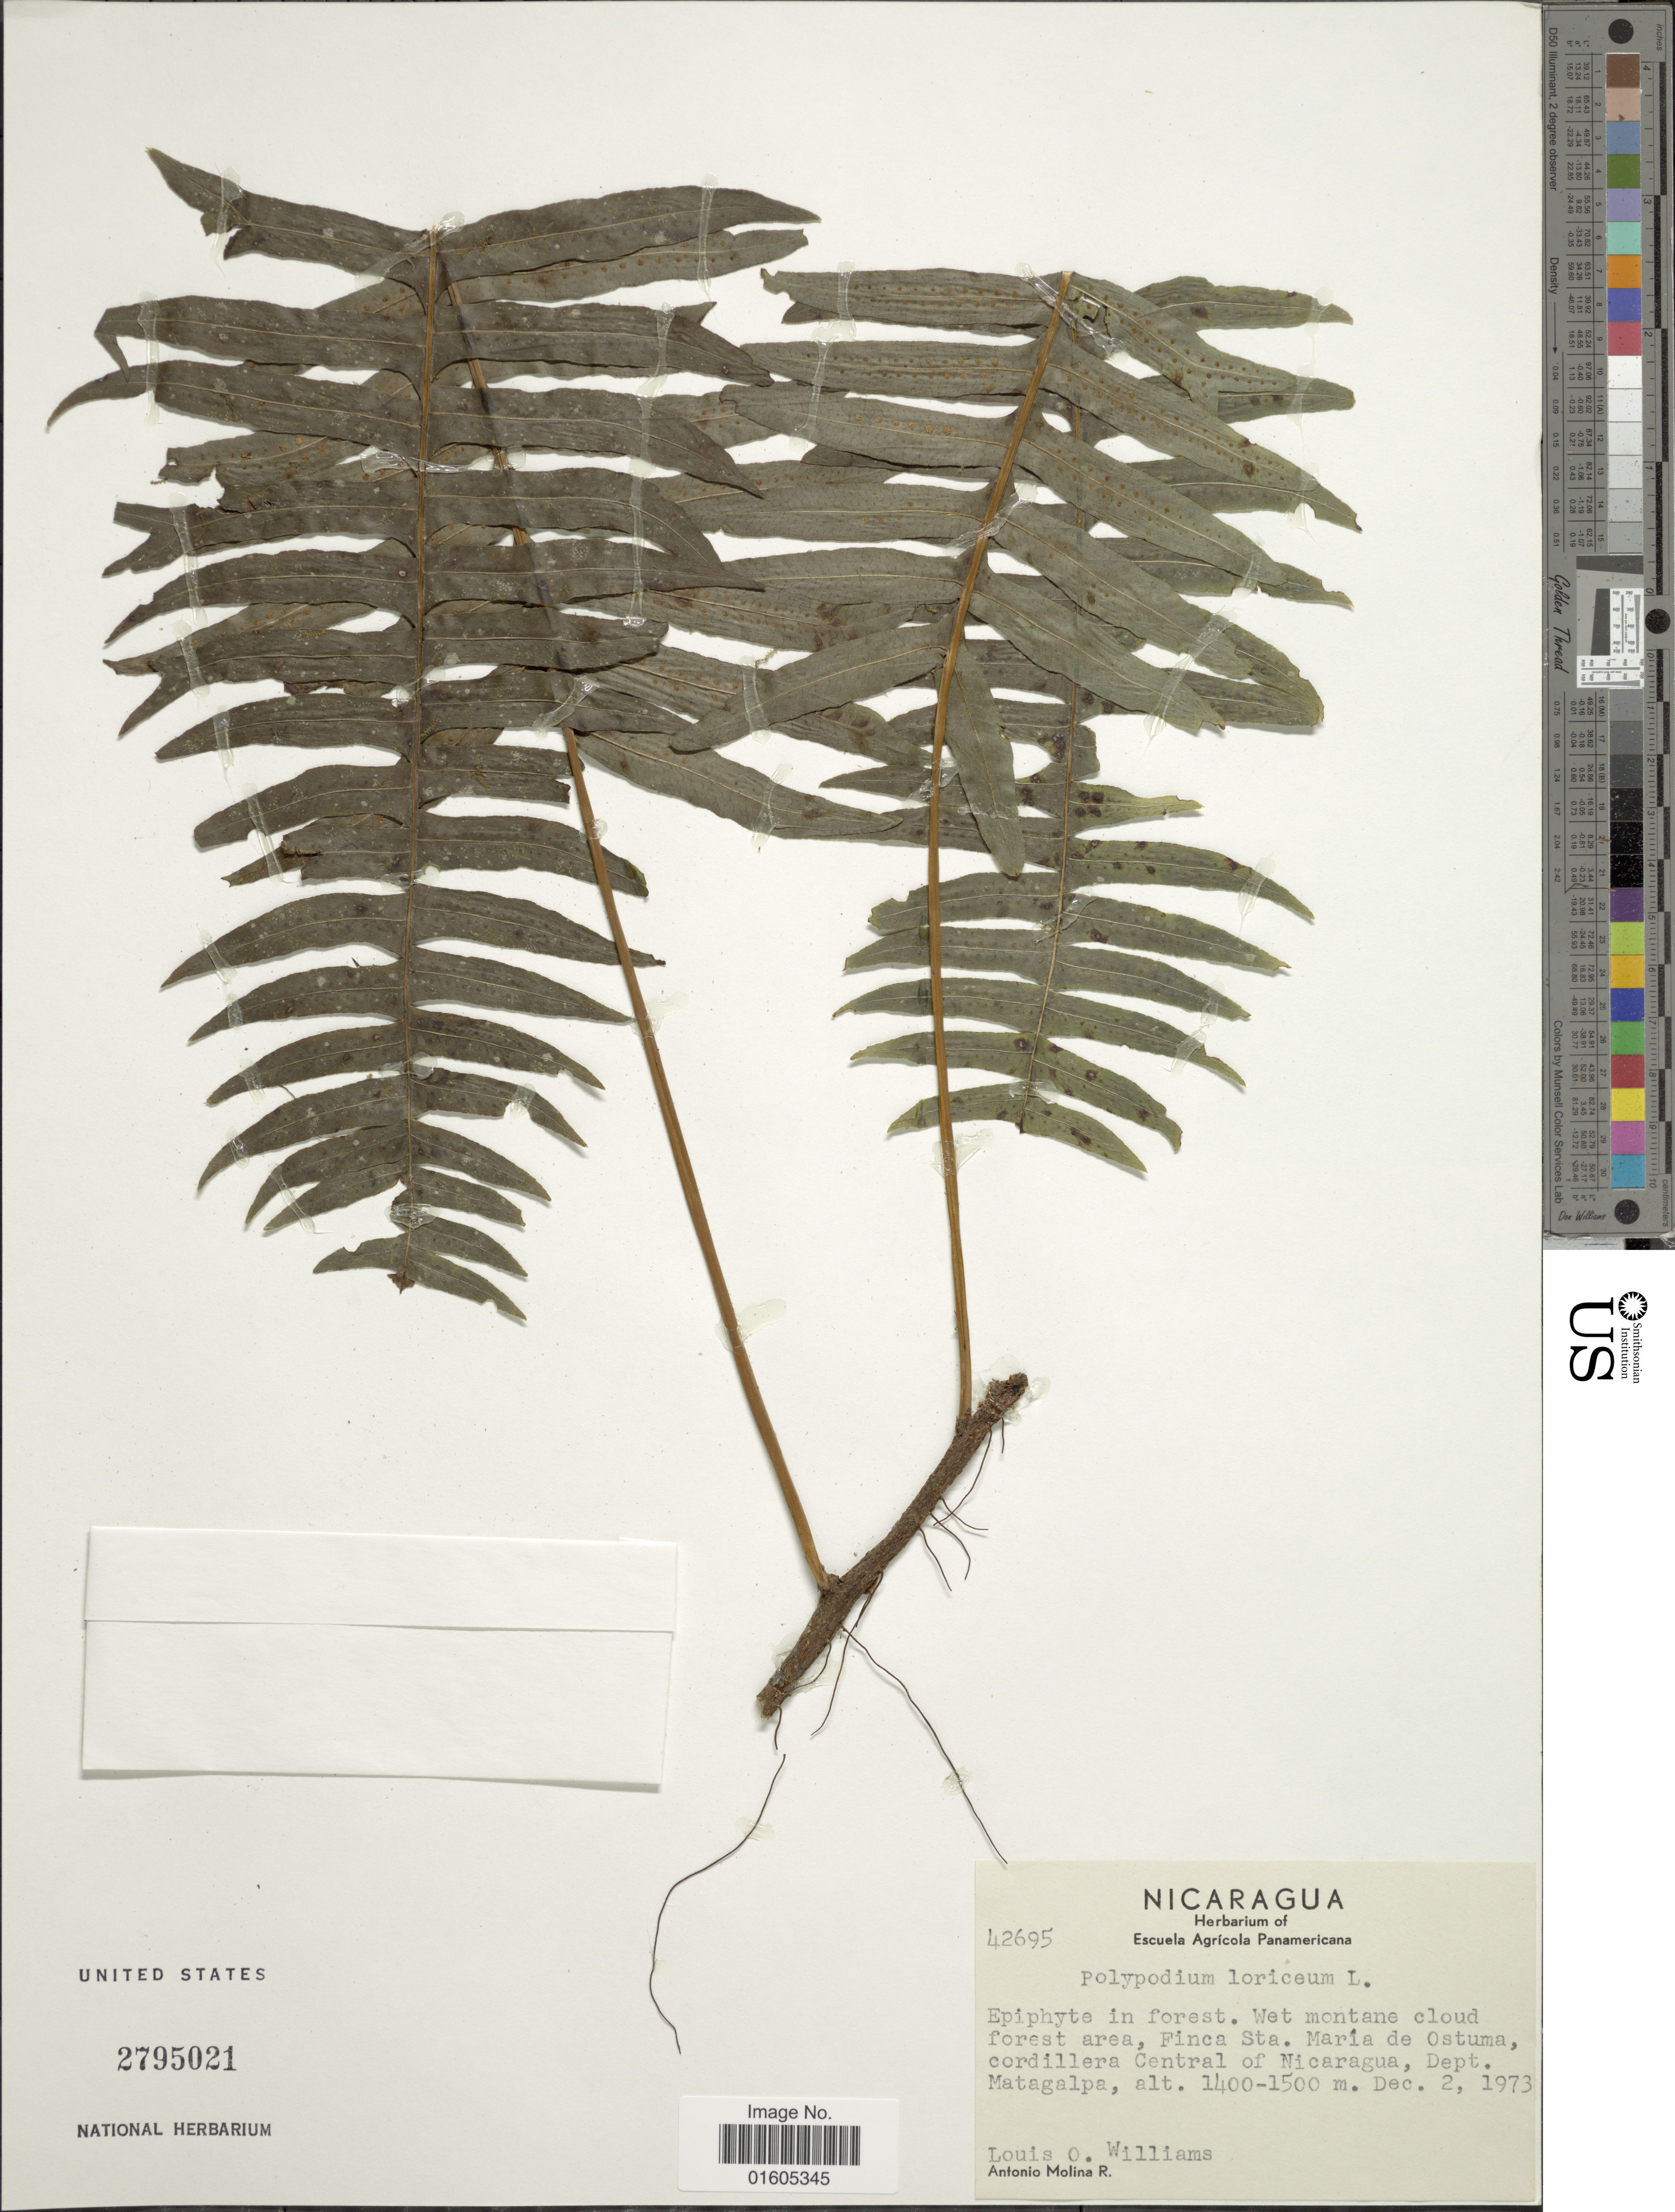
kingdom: Plantae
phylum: Tracheophyta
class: Polypodiopsida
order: Polypodiales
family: Polypodiaceae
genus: Serpocaulon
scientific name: Serpocaulon loriceum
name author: (L.) A.R. Sm.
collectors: L. O. Williams & A. Molina R.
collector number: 42695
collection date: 1973-12-02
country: Nicaragua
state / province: Matagalpa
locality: Wet montane cloud forest area, Finca Sta María de ostuma, cordillera Central of Nicaragua, Dept Matagalpa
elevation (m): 1400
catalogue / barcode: US 2795021